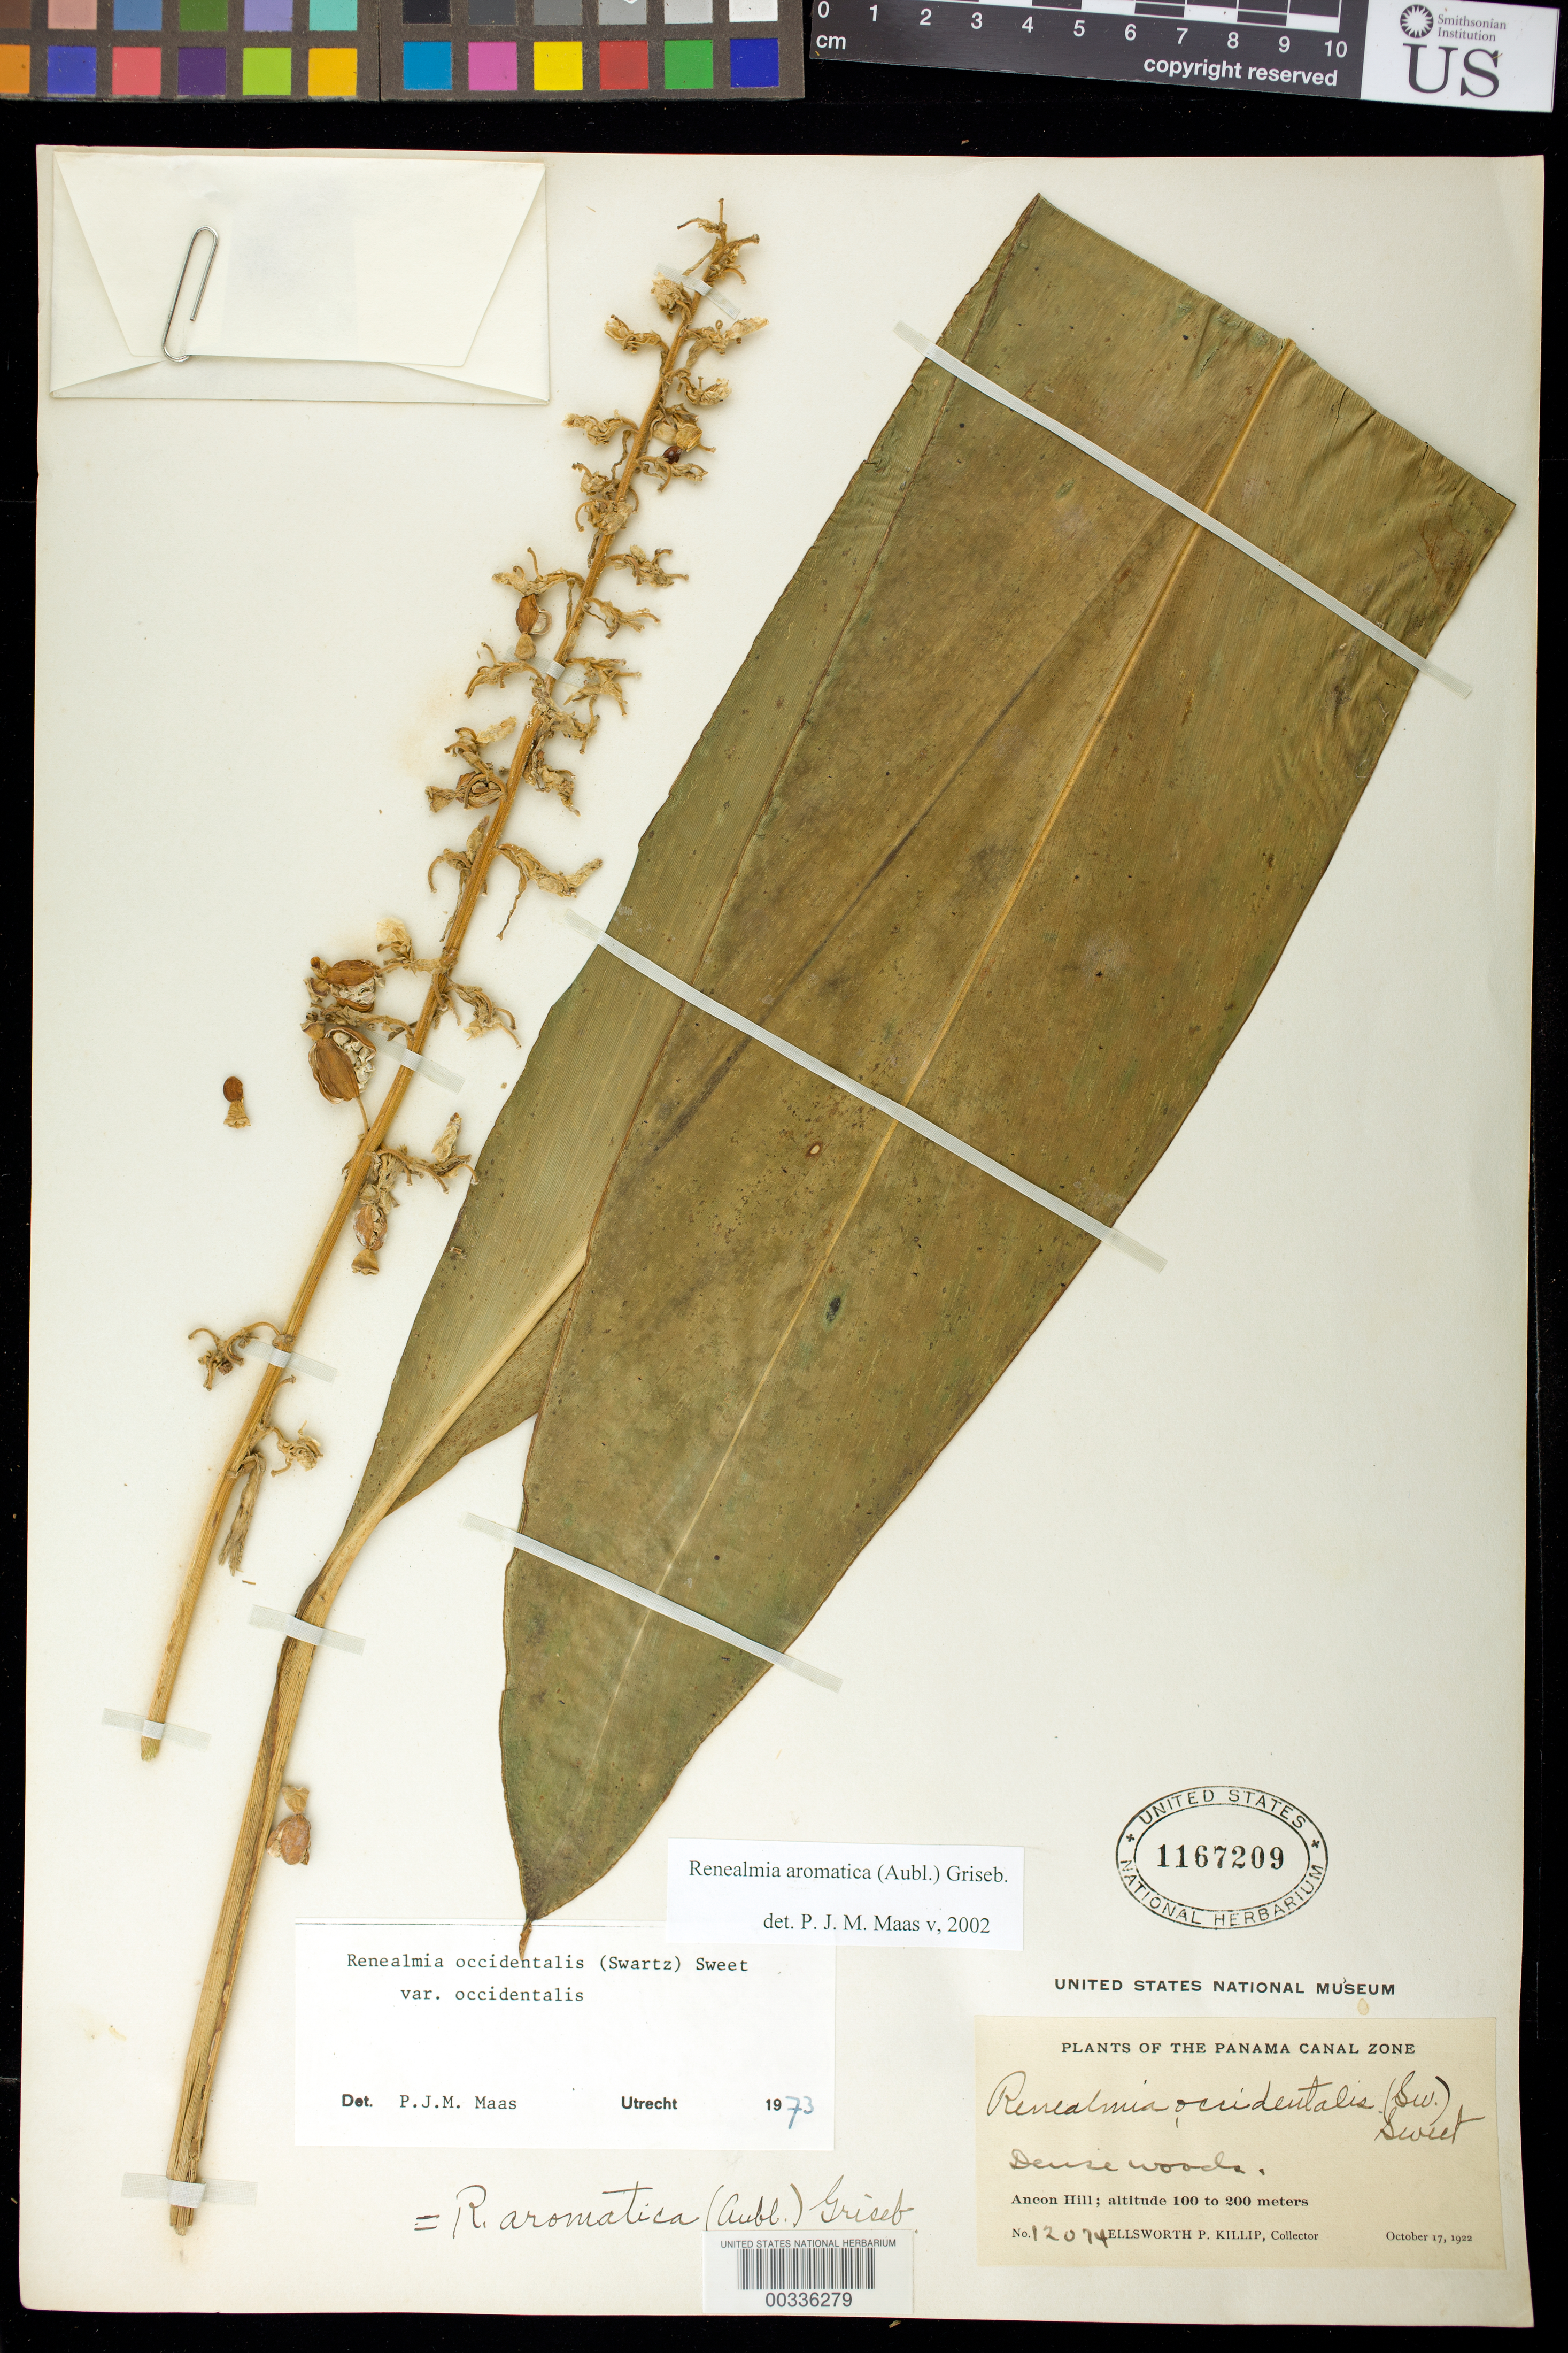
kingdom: Plantae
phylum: Tracheophyta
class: Liliopsida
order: Zingiberales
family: Zingiberaceae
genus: Renealmia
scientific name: Renealmia aromatica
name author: (Aubl.) Griseb.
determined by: Maas, Paul J. M.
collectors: E. P. Killip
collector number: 12074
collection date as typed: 17 Oct 1922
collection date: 1922-10-17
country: Panama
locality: Ancon hill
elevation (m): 100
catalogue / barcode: US 1167209